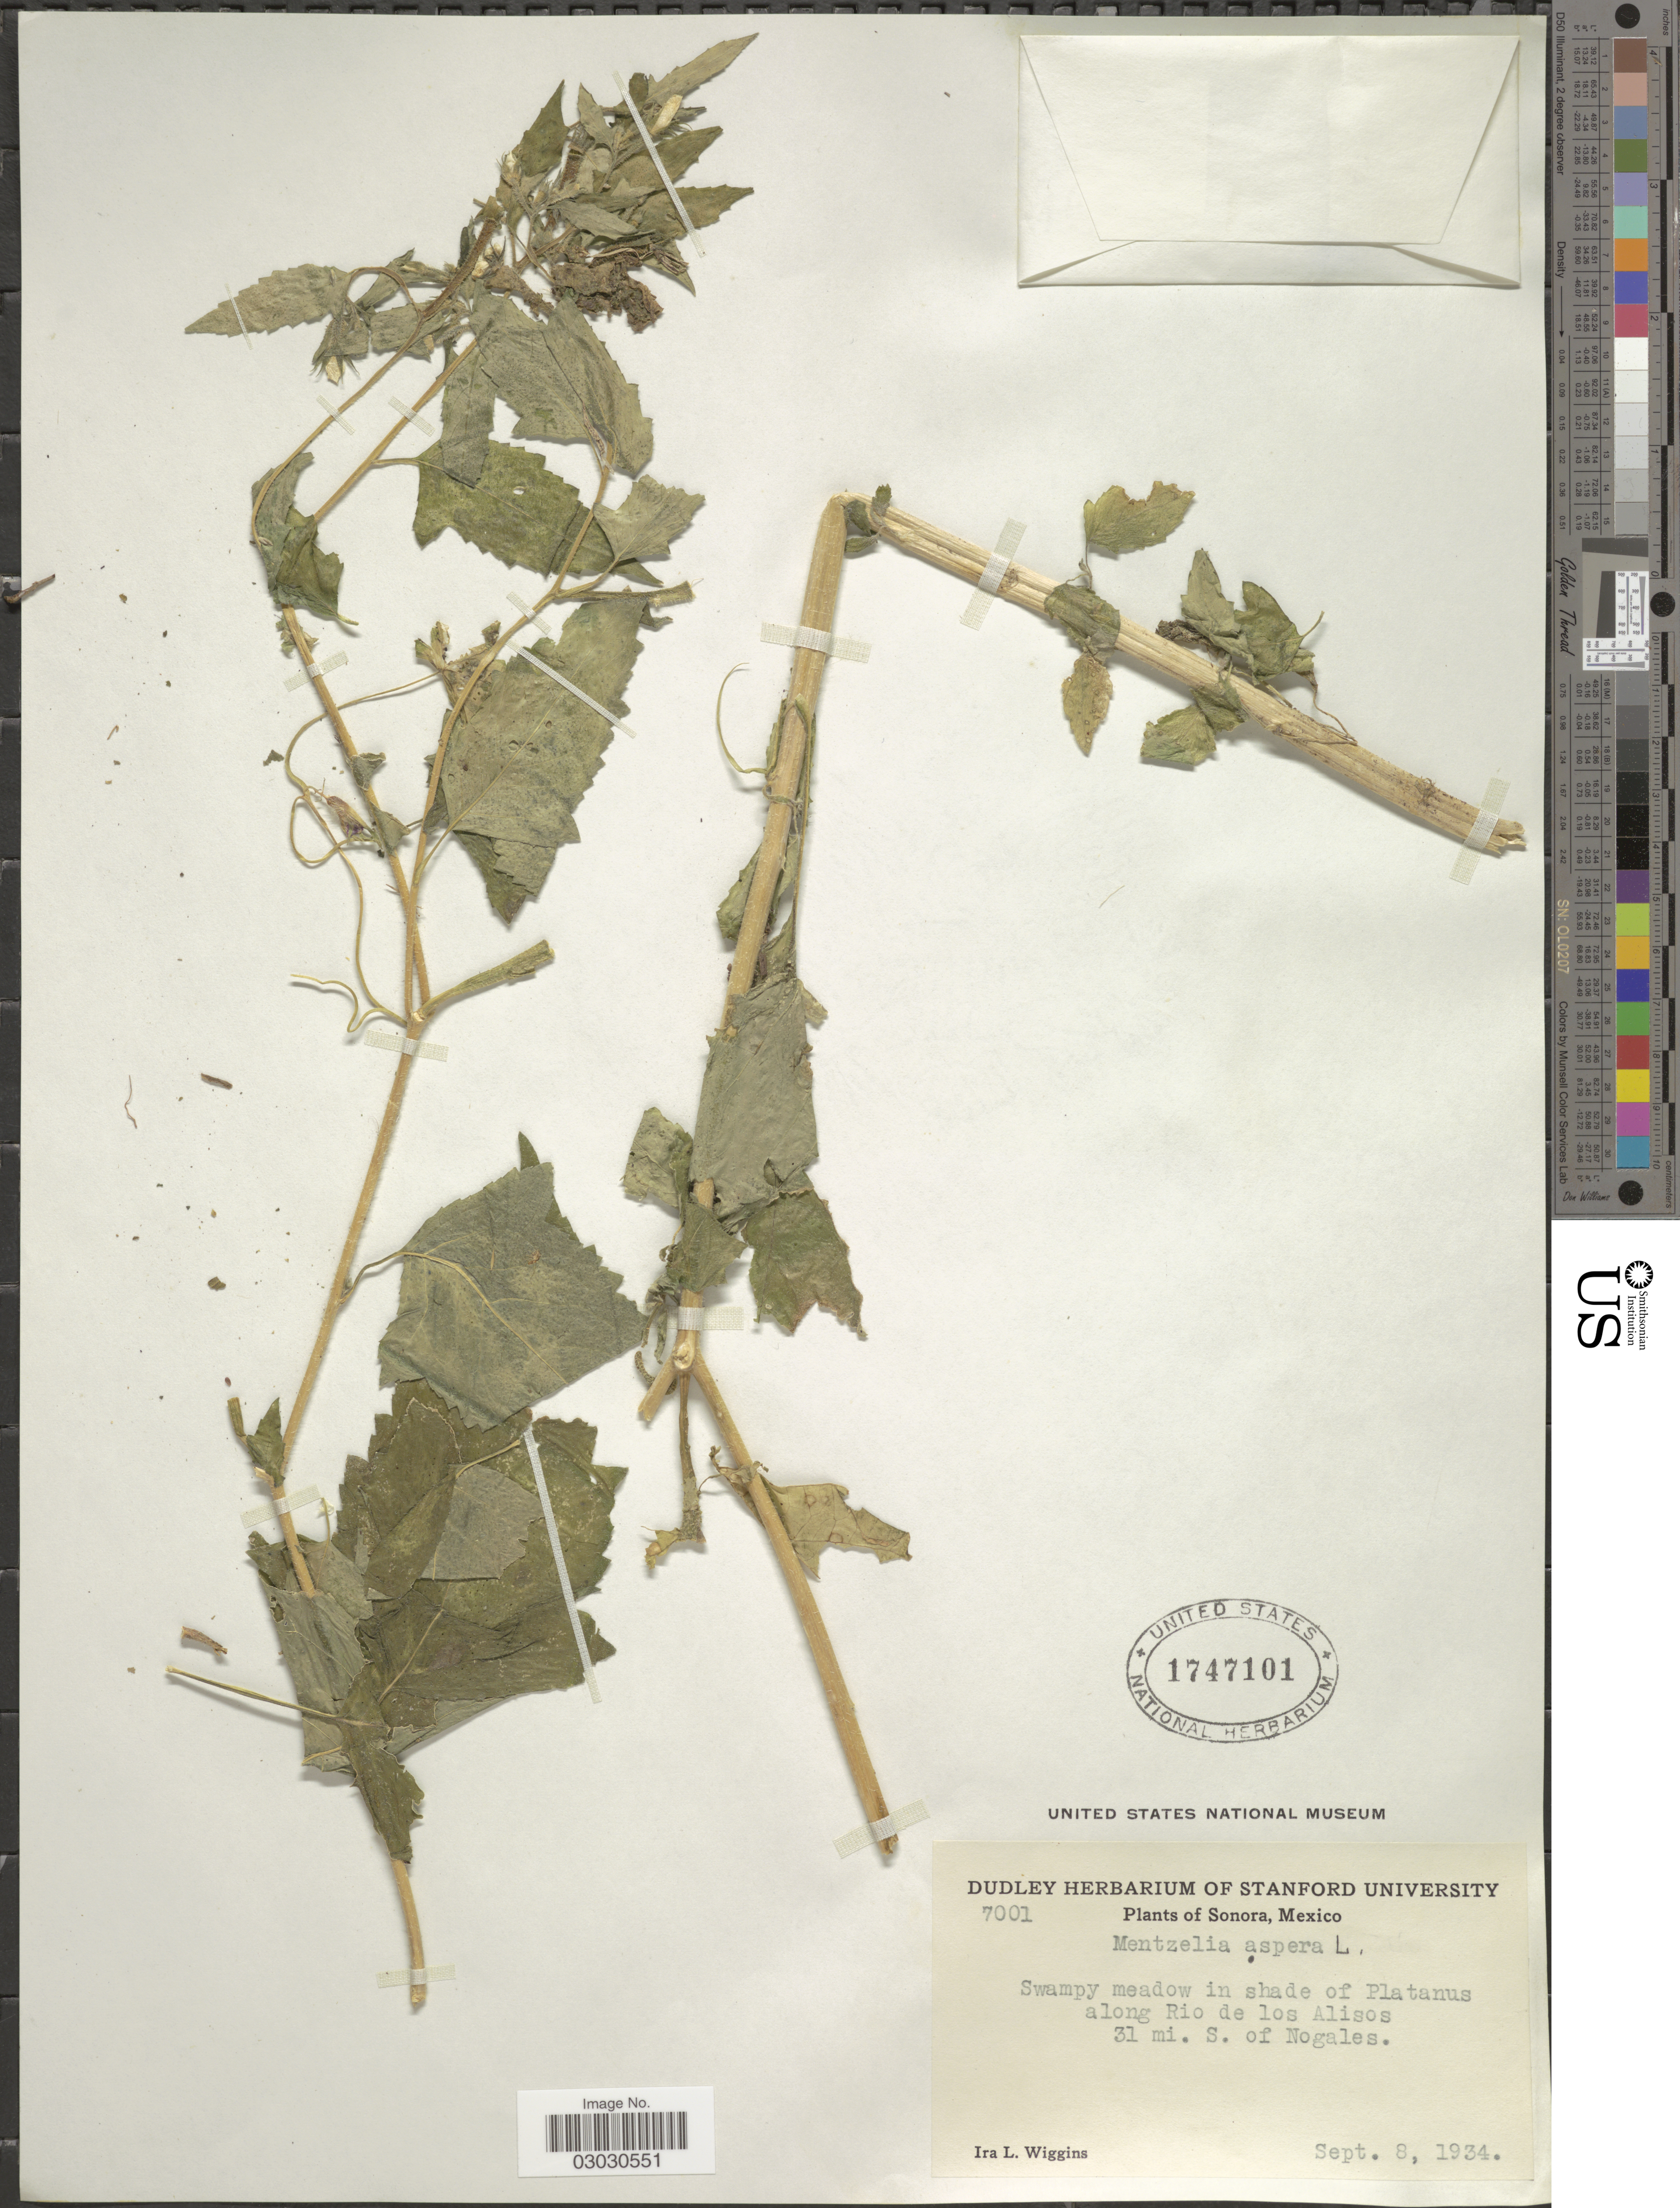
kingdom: Plantae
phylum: Tracheophyta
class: Magnoliopsida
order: Cornales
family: Loasaceae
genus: Mentzelia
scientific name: Mentzelia aspera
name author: L.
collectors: I. L. Wiggins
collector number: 7001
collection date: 1934-09-08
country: Mexico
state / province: Sonora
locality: Swampy meadow in shade of Platanus along Rio de los Alisos 31 mi. S. of Nogales.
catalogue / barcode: US 1747101